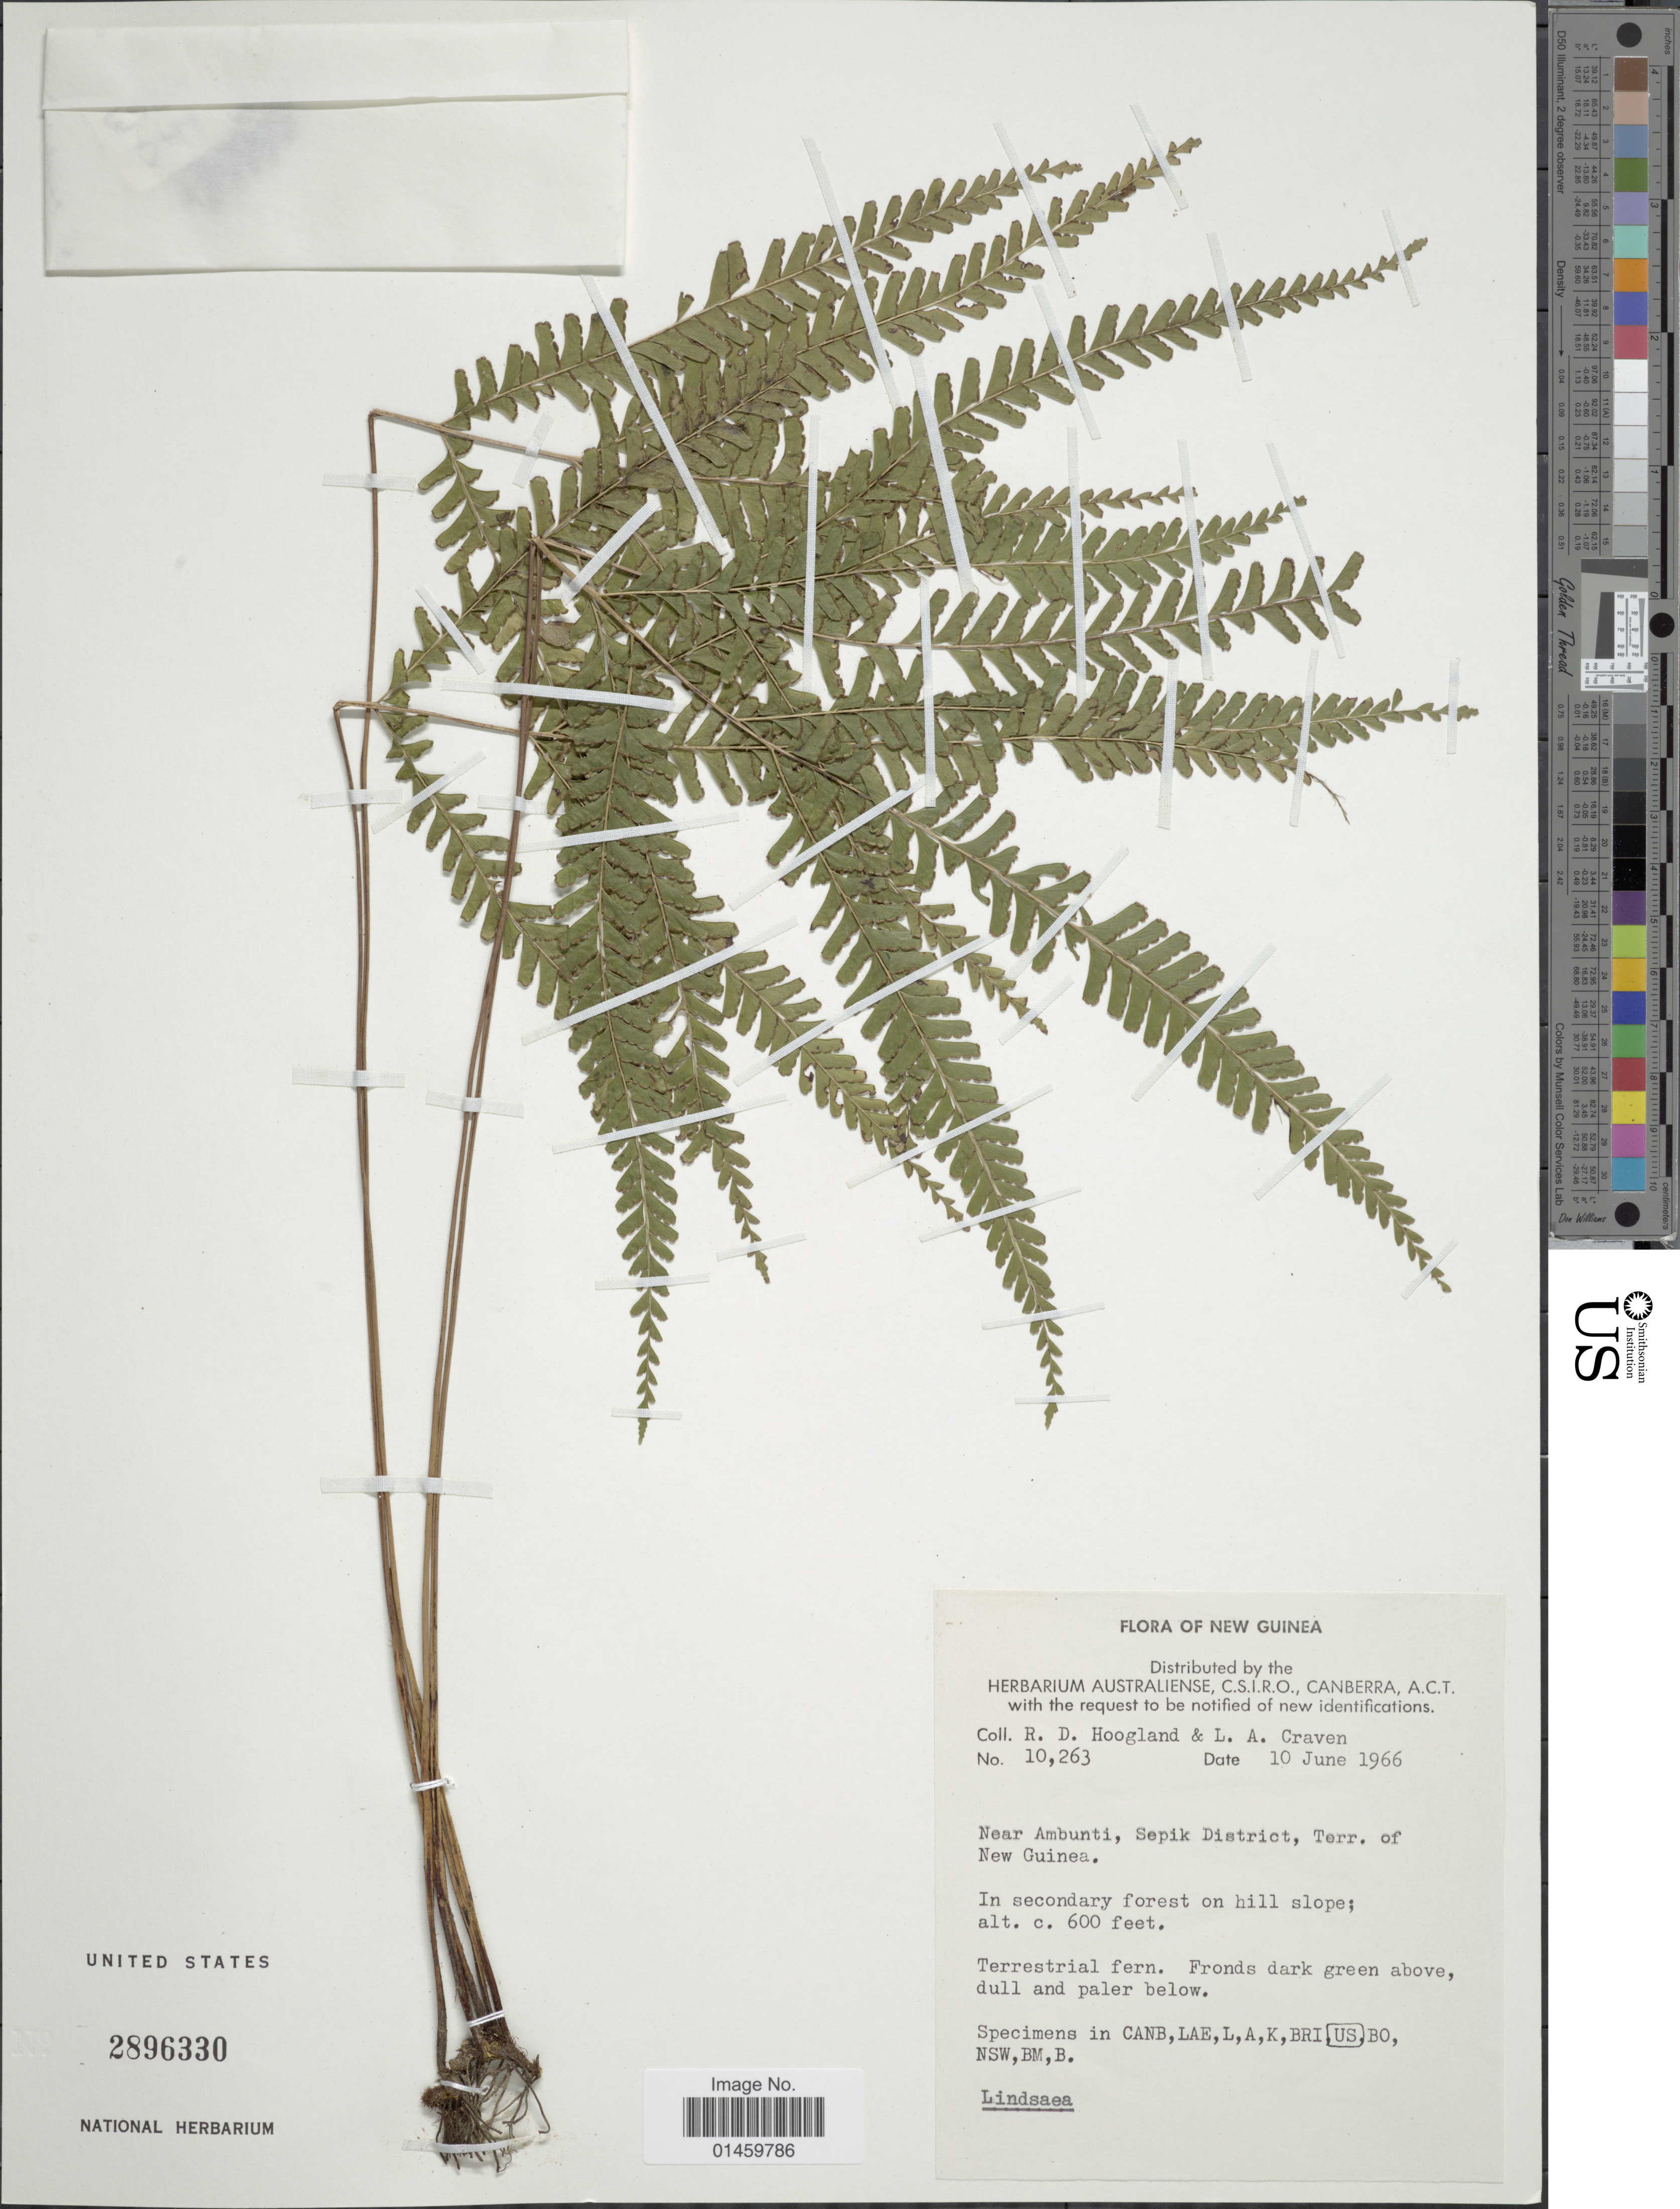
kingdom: Plantae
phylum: Tracheophyta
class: Polypodiopsida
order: Polypodiales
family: Lindsaeaceae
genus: Lindsaea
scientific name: Lindsaea sp.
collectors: R. D. Hoogland & L. A. Craven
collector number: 10263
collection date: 1966-06-10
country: Papua New Guinea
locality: New Guinea. Near Ambunti, Sepik District, Terr. of New Guinea.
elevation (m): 183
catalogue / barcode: US 2896330